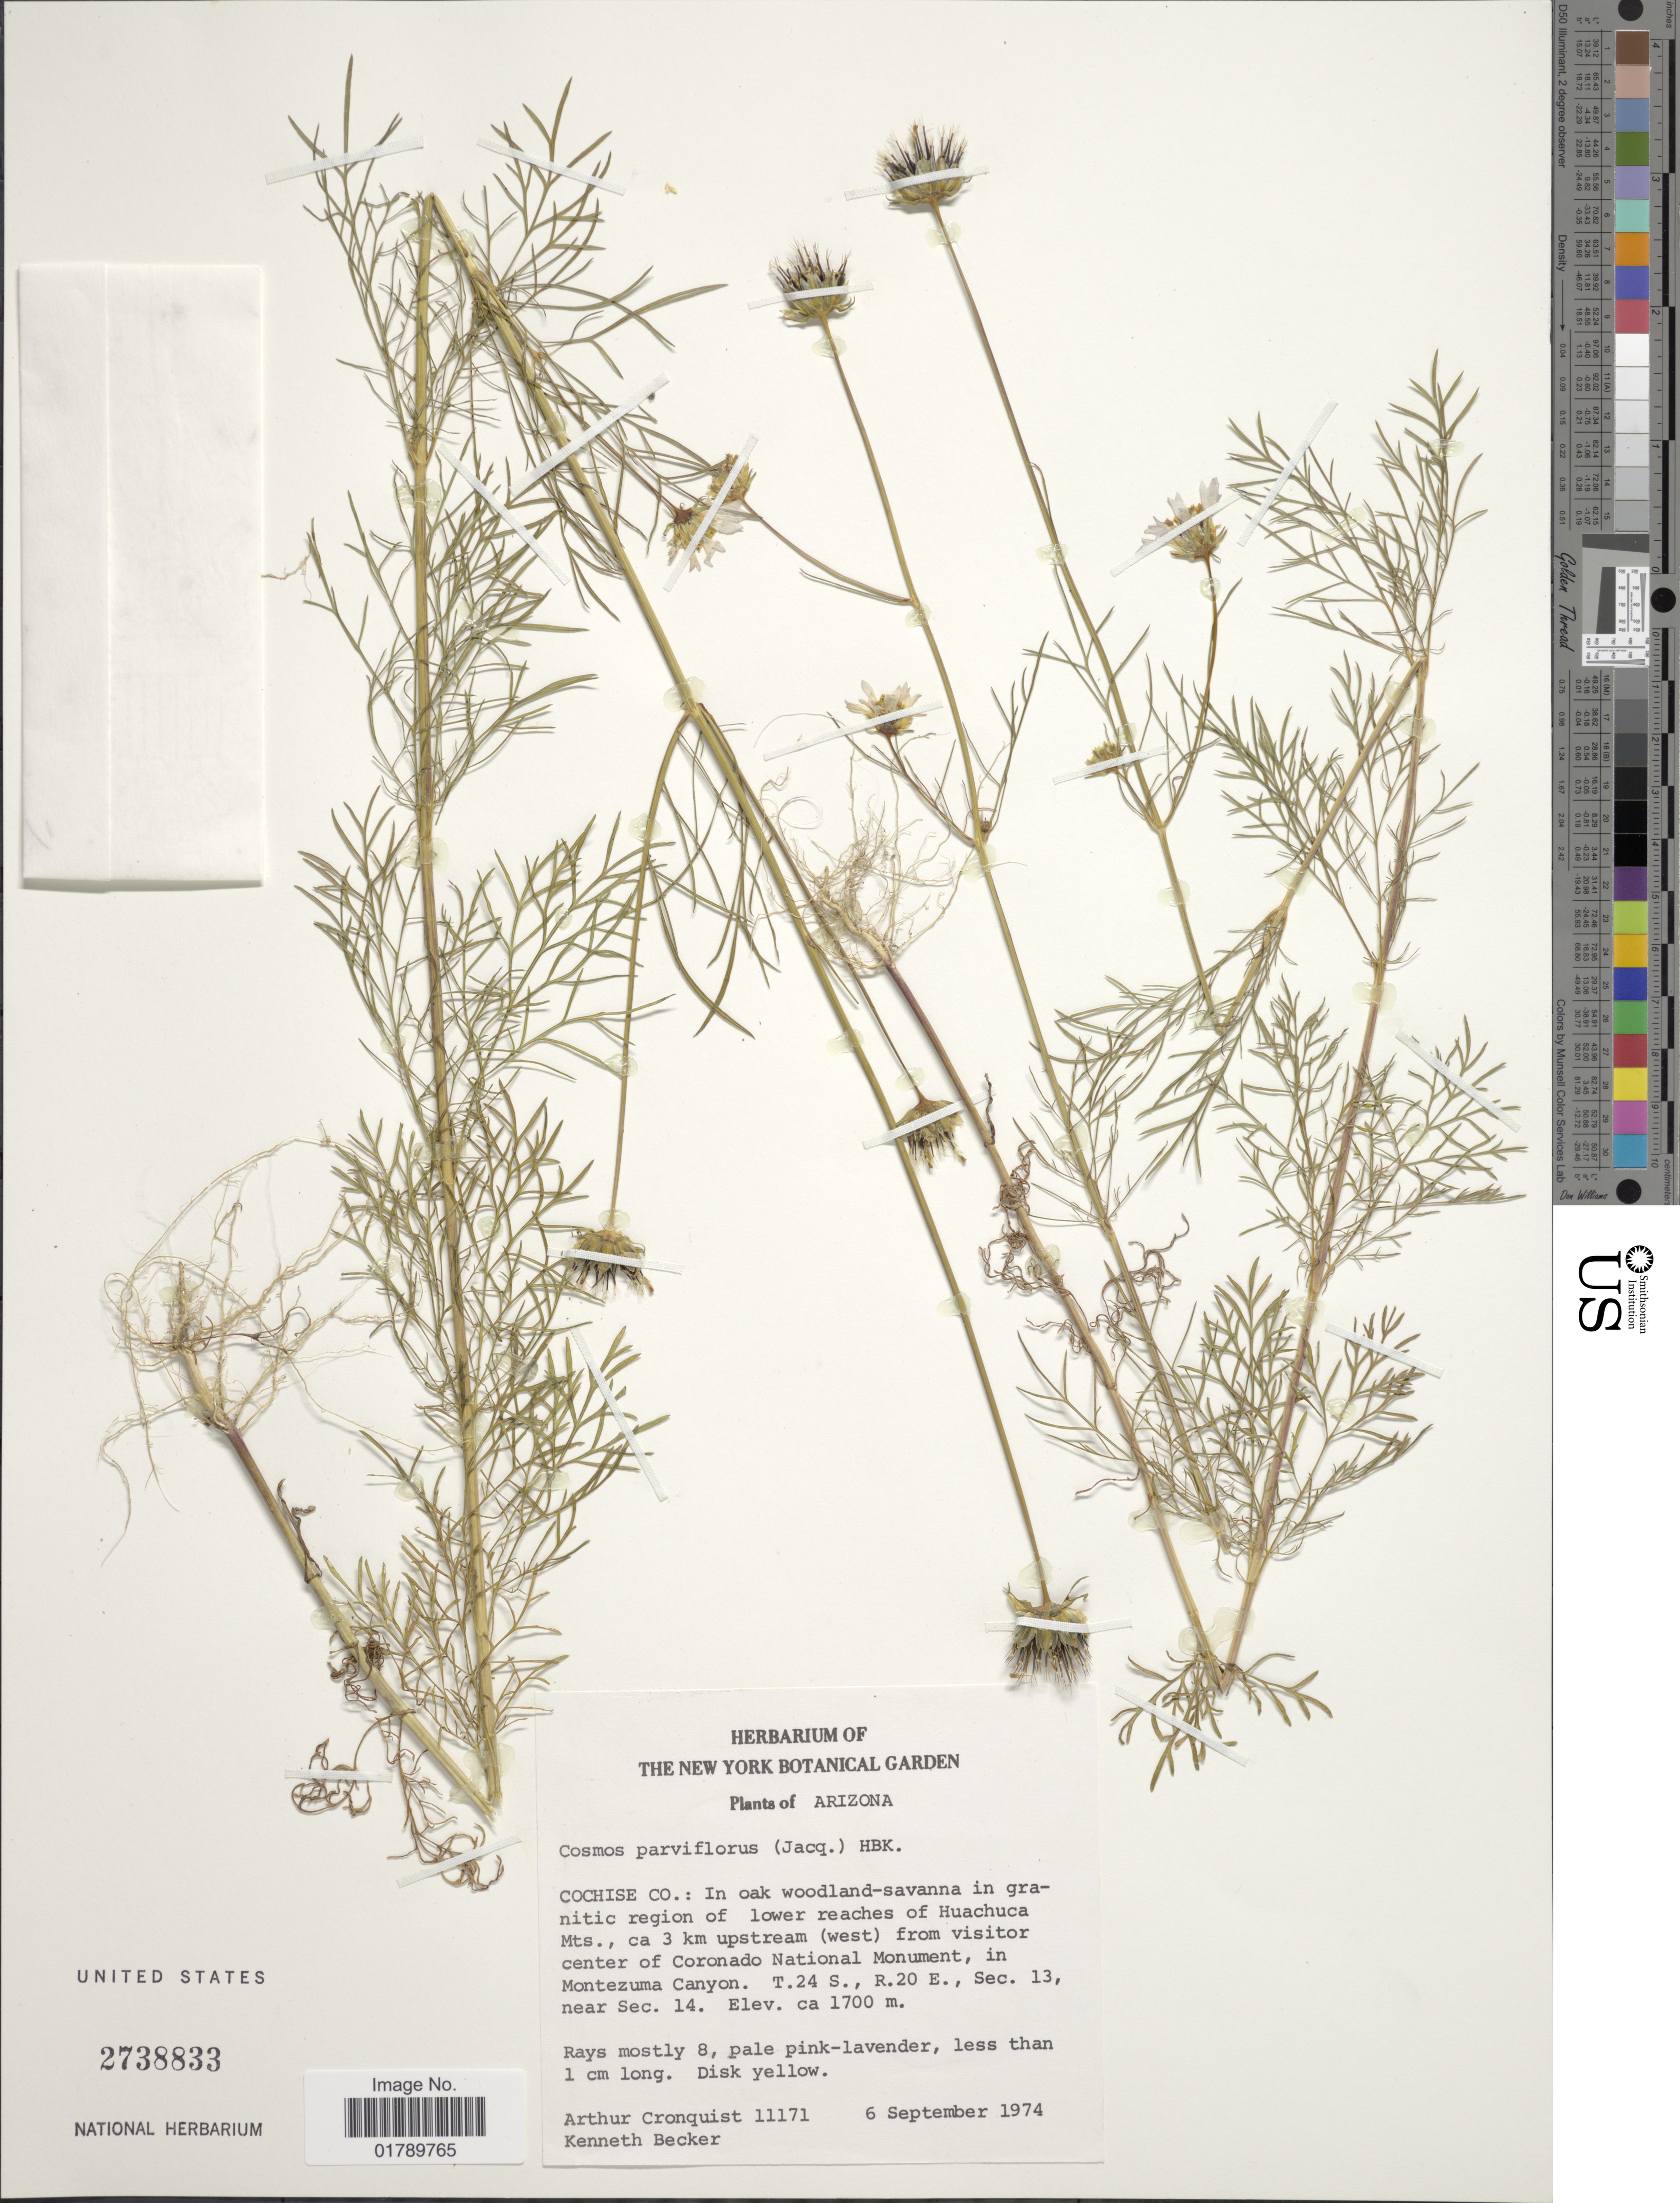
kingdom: Plantae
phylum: Tracheophyta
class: Magnoliopsida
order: Asterales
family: Asteraceae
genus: Cosmos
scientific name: Cosmos parviflorus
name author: (Jacq.) Pers.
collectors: A. J. Cronquist & K. M. Becker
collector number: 11171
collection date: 1974-09-06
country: United States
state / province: Arizona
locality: Cochise Co.: In oak woodland-savanna in granitic region of lower reaches of Huachuca Mts., ca. 3 km upstream (west) from visitor center of Coronado National Monument, in Montezuma Canyon. T24S, R20E, Sec. 13, near Sec. 14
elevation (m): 1700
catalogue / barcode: US 2738833